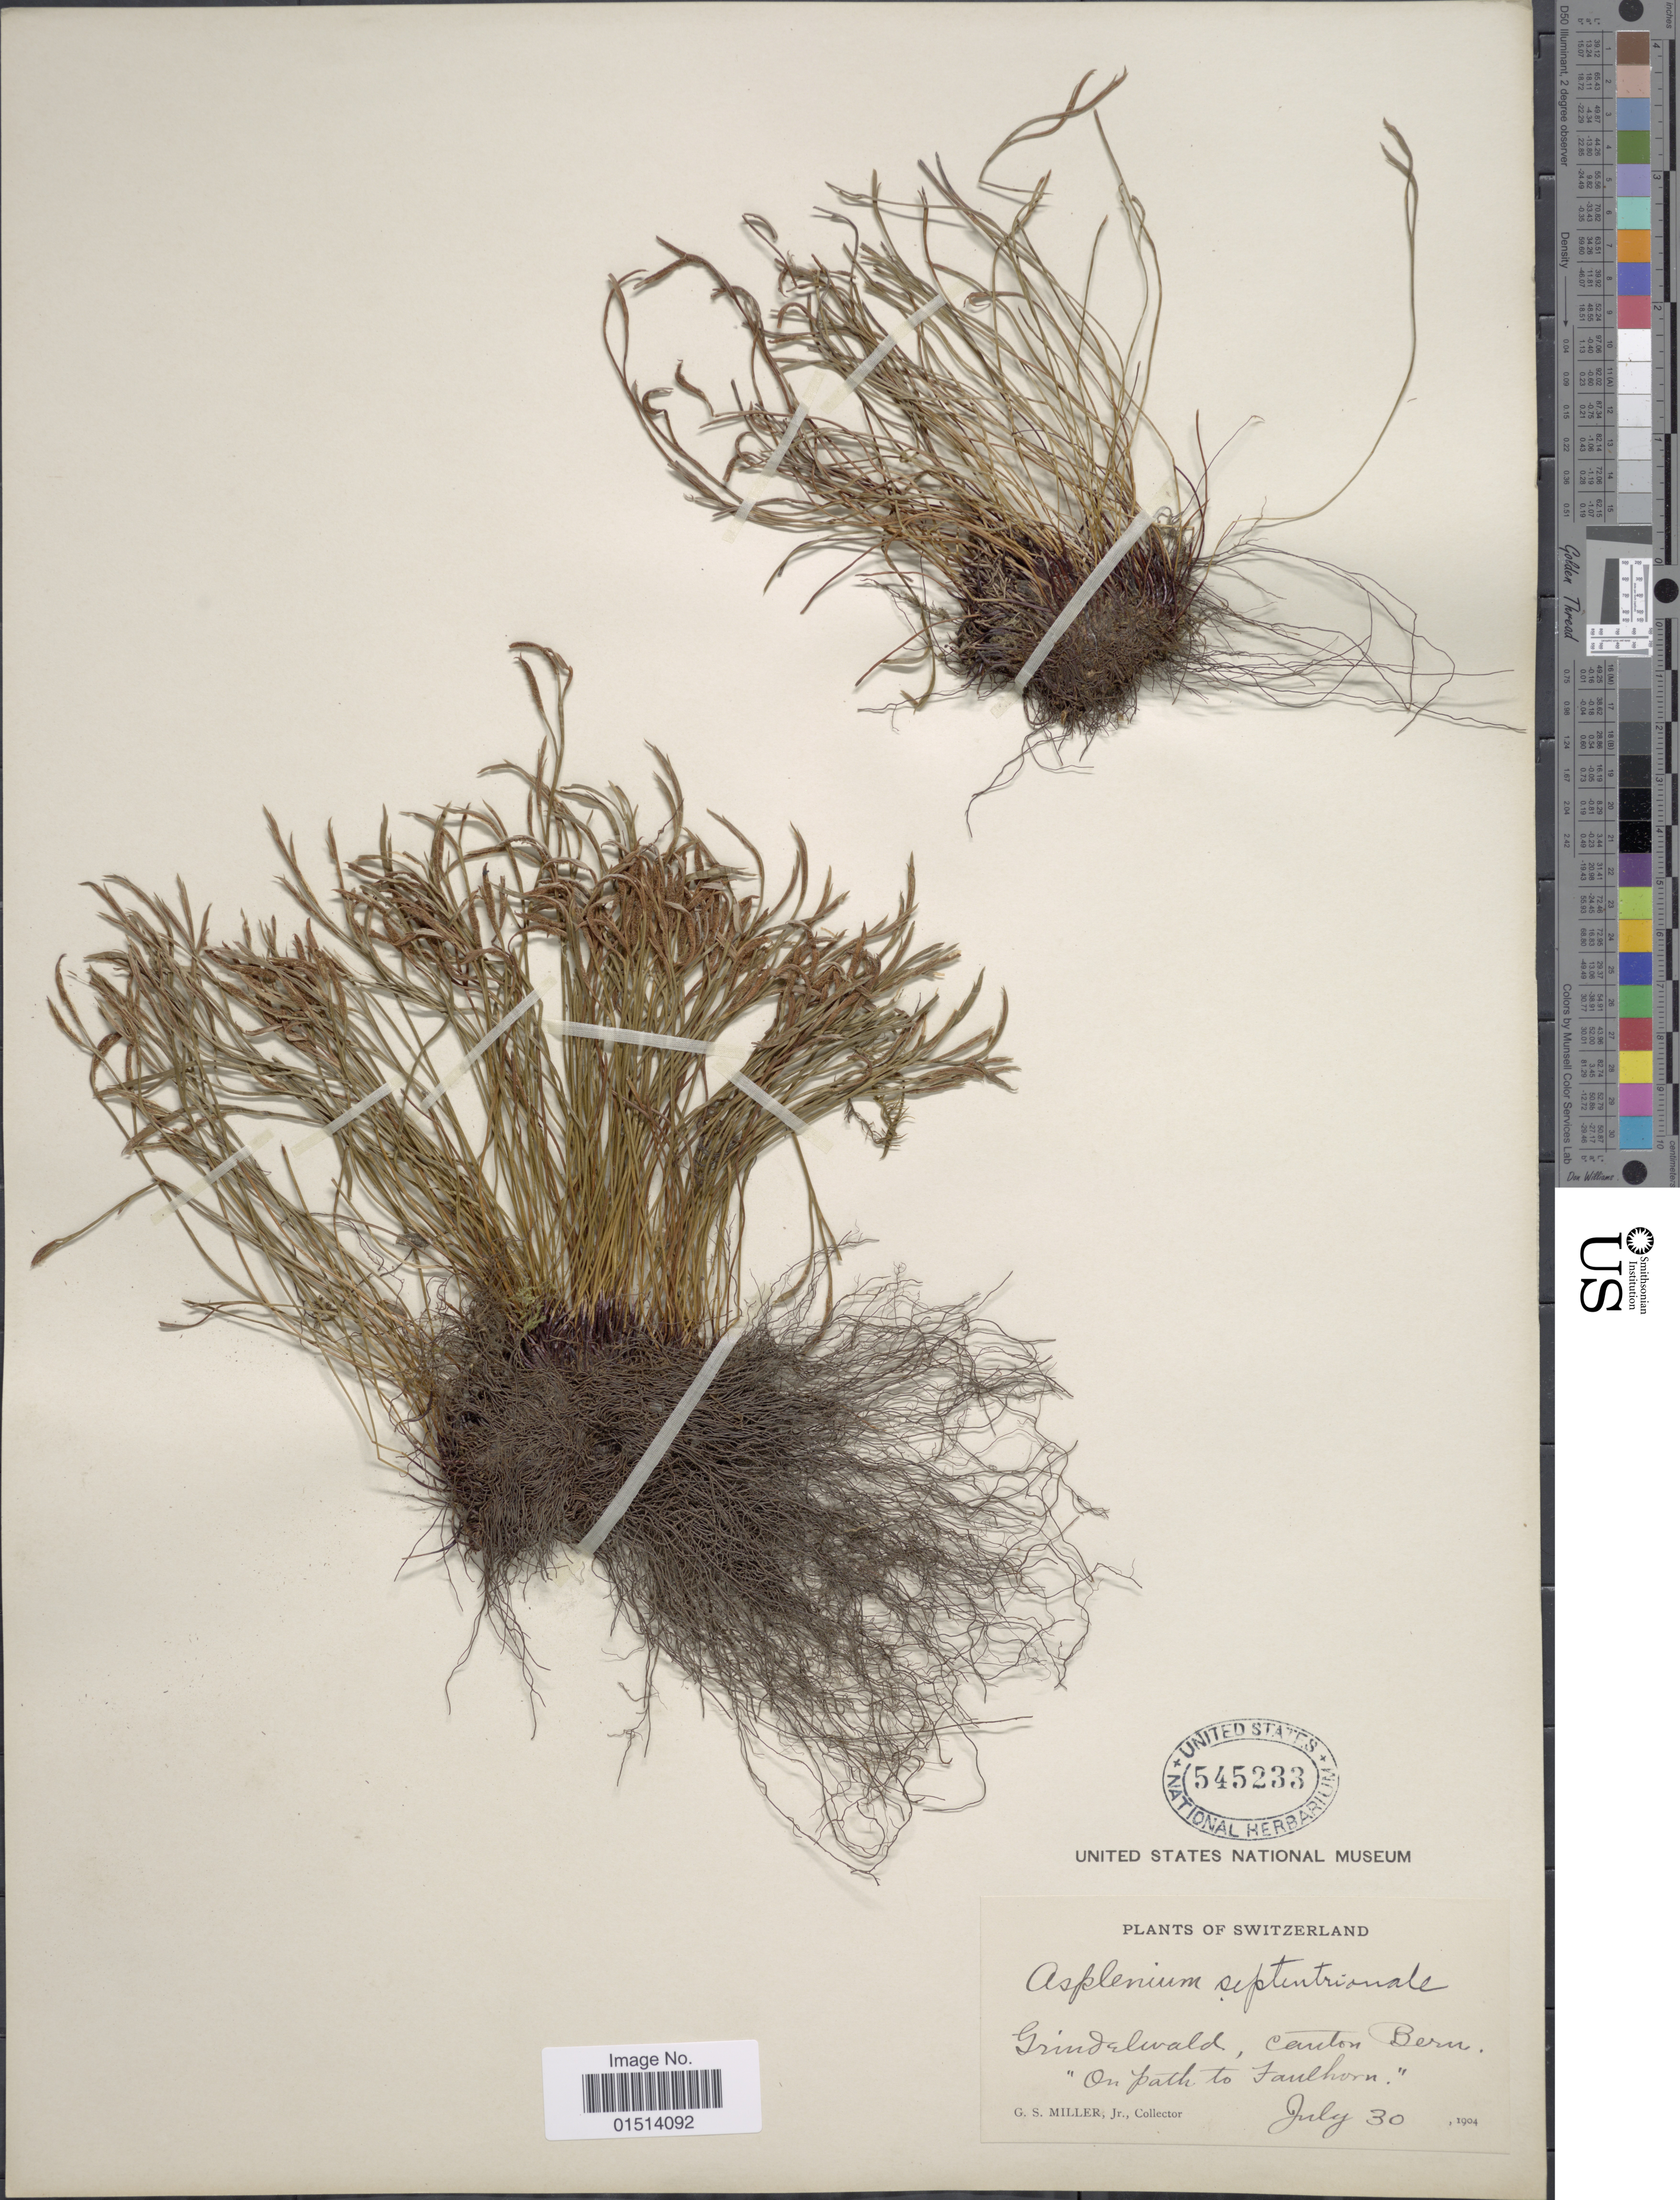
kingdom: Plantae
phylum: Tracheophyta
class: Polypodiopsida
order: Polypodiales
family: Aspleniaceae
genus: Asplenium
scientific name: Asplenium septentrionale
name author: (L.) Hoffm.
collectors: G. S. Miller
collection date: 1904-07-30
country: Switzerland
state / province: Bern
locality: Switzerland, Grindewald, Canton Bern, on path to Faulhorn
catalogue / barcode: US 45233